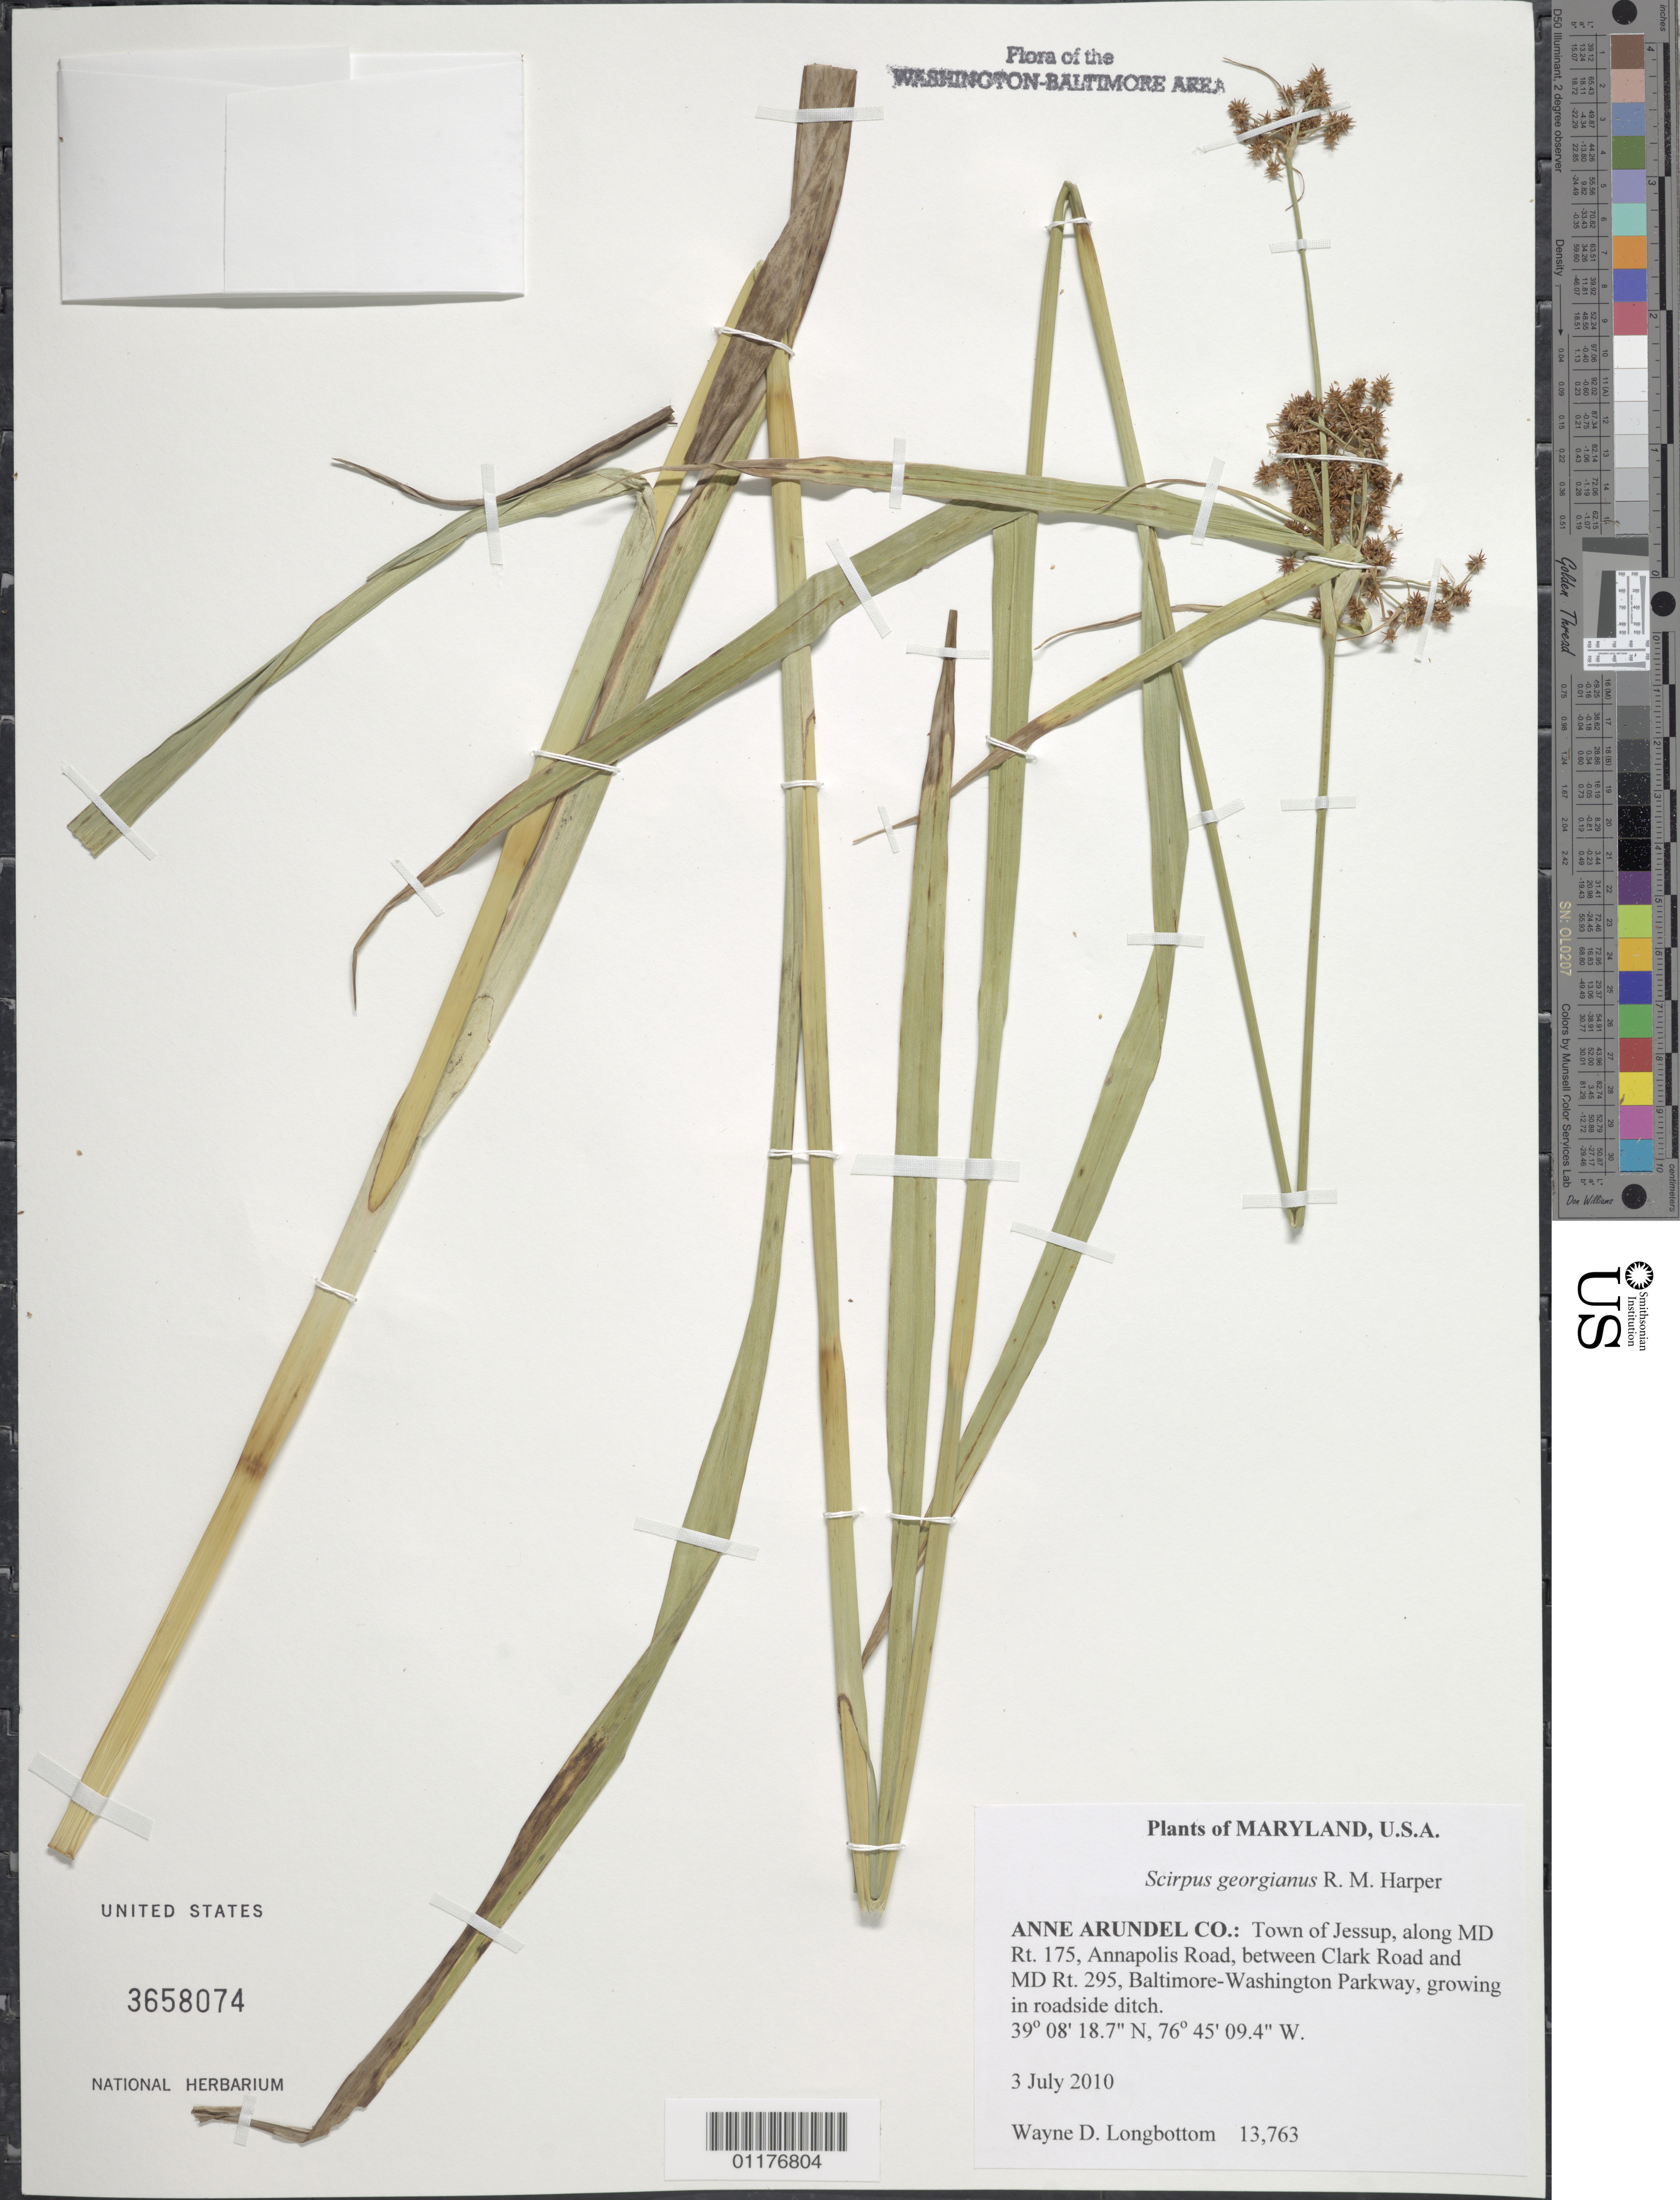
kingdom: Plantae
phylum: Tracheophyta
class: Liliopsida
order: Poales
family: Cyperaceae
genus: Scirpus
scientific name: Scirpus georgianus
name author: R.M. Harper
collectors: D. Longbottom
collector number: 13763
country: United States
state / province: Maryland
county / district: Anne Arundel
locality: Jessup, along MD Rt. 175, Annapolis Road, between Clark Road and MD Rt. 295, Baltimore-Washington Parkway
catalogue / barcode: US 3658074